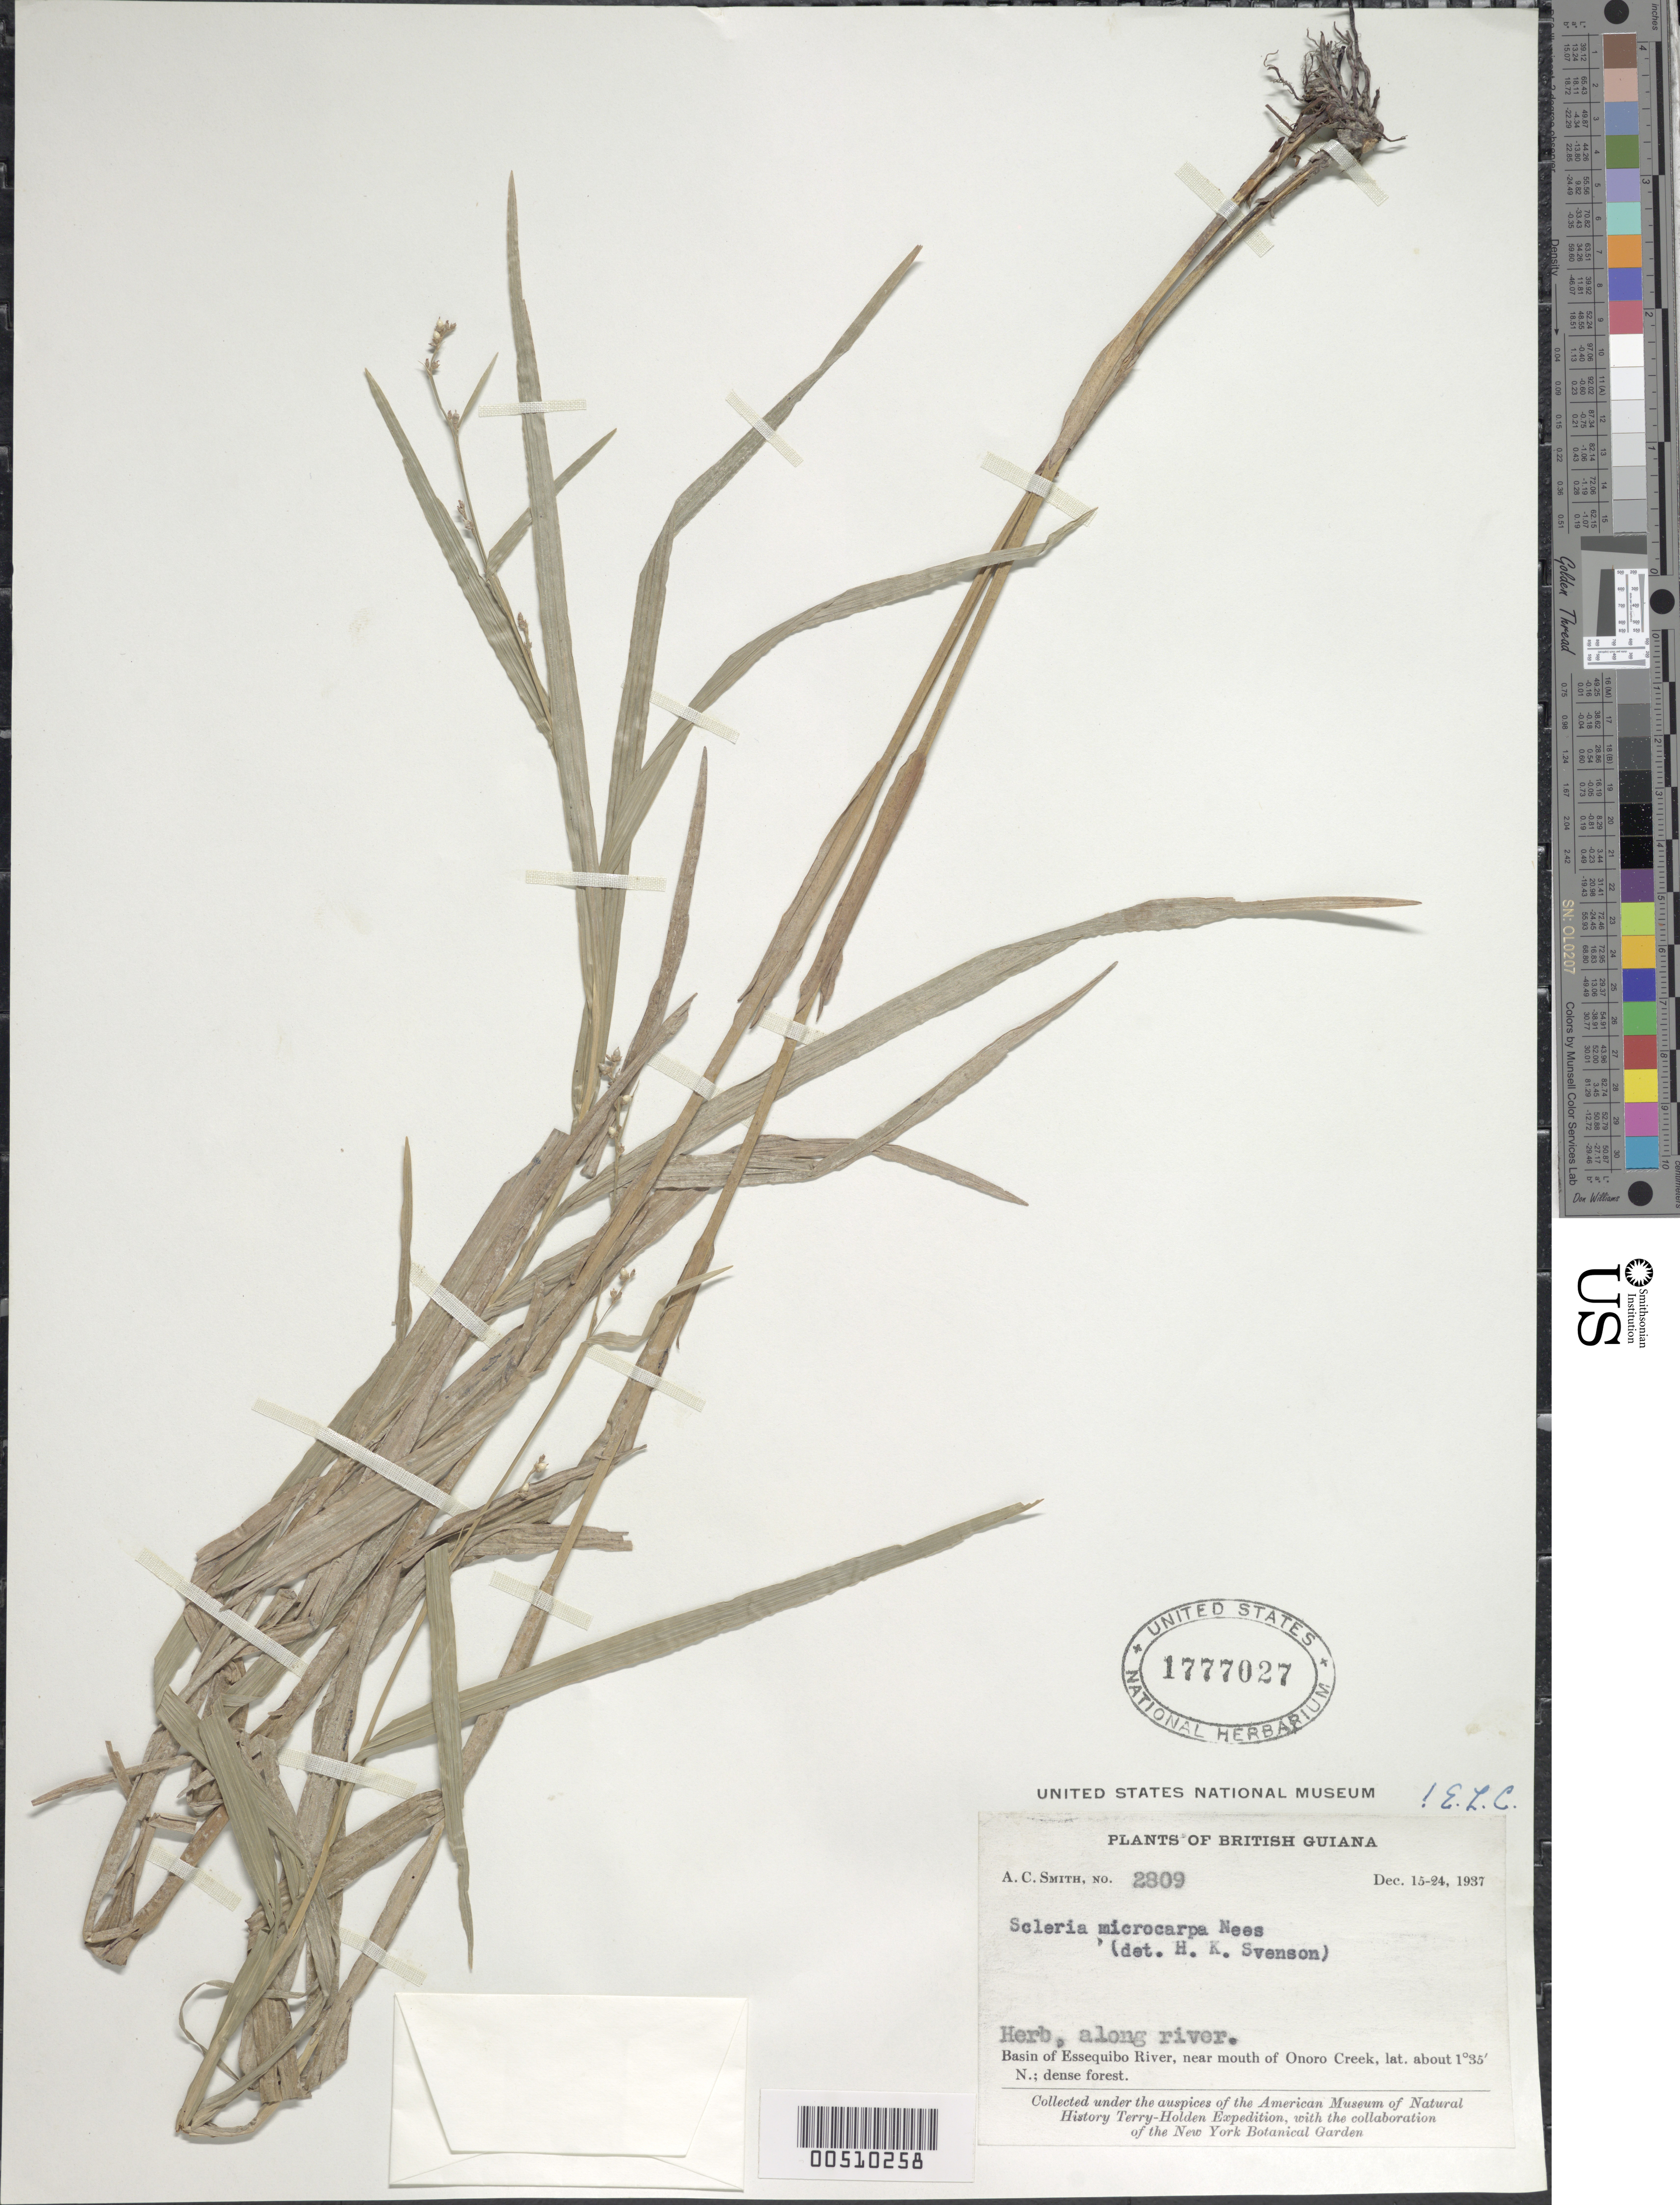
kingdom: Plantae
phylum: Tracheophyta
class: Liliopsida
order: Poales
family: Cyperaceae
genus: Scleria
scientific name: Scleria microcarpa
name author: Nees ex Kunth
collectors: A. C. Smith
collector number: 2809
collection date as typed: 15 Dec 1937 to 24 Dec 1937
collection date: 1937-12-15/1937-12-24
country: Guyana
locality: Basin of Essequibo River, near mouth of Onoro Creek (lat/long recorded as: lat=01:35:0:N long=:::W)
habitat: Dense forest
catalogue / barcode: US 1777027